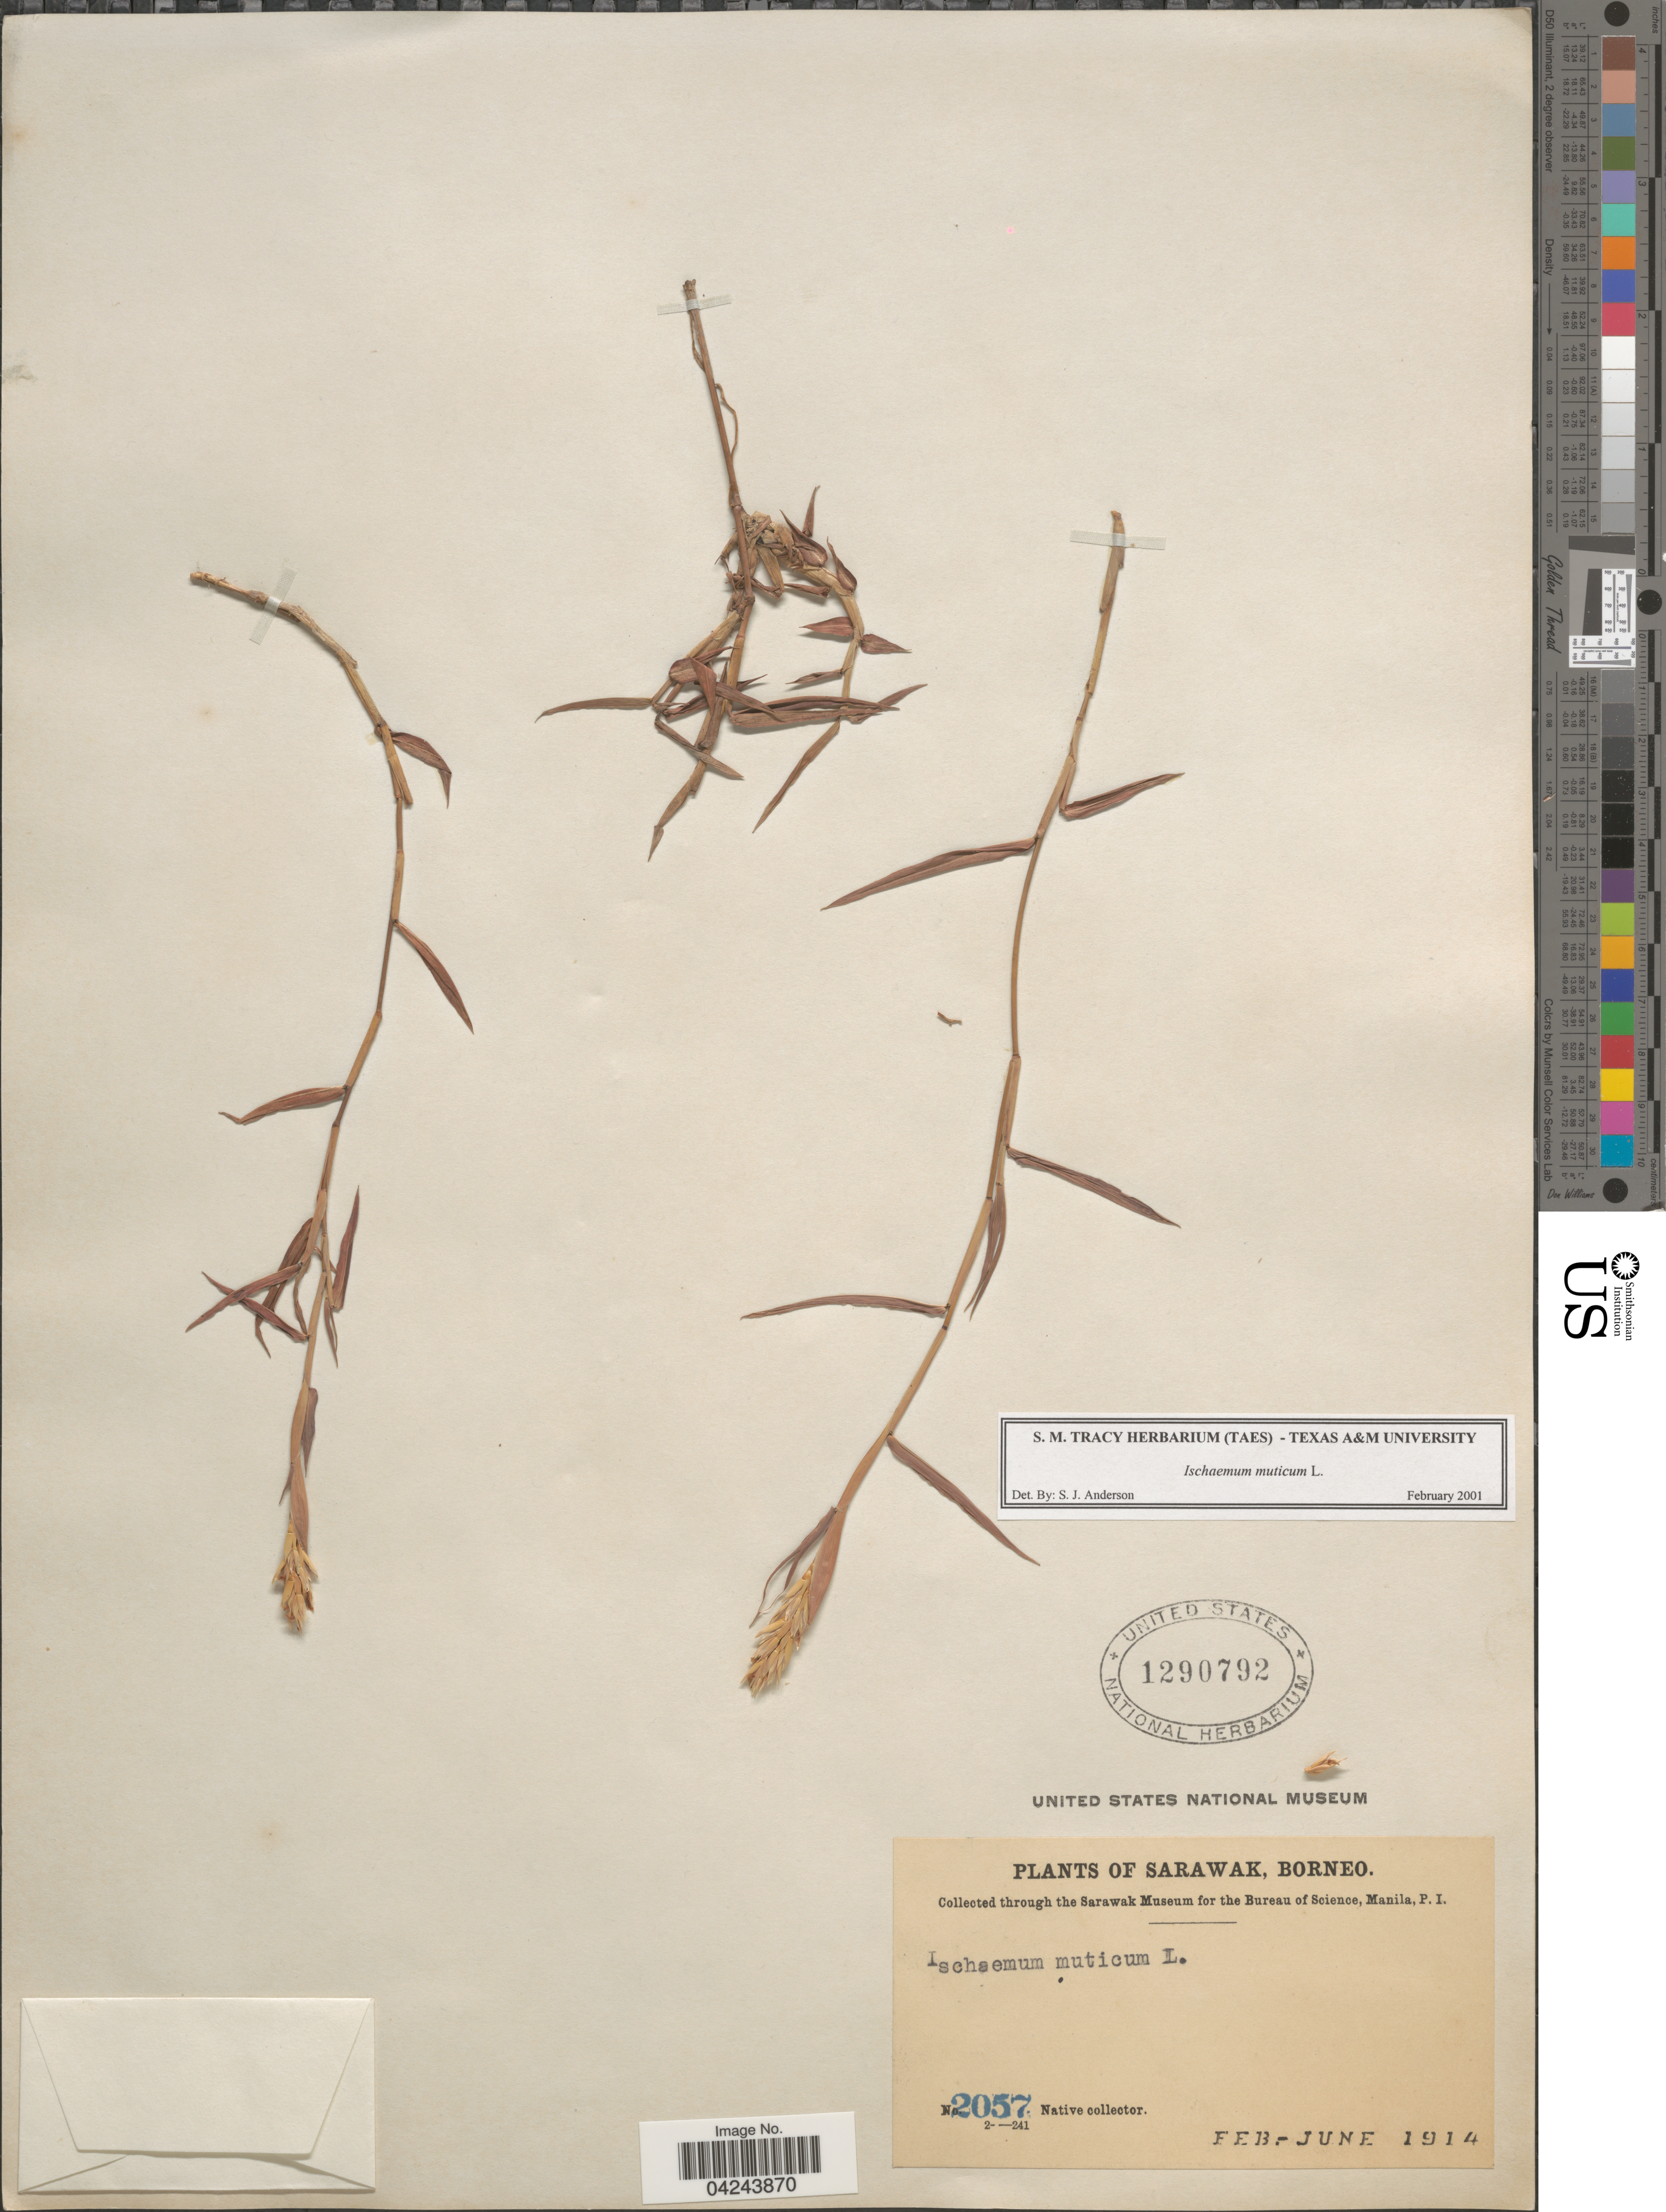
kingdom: Plantae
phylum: Tracheophyta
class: Liliopsida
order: Poales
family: Poaceae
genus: Ischaemum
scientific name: Ischaemum muticum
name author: L.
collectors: Native collector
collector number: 2057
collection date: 1914-02/1914-06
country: Malaysia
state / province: Sarawak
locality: Borneo.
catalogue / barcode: US 1290792